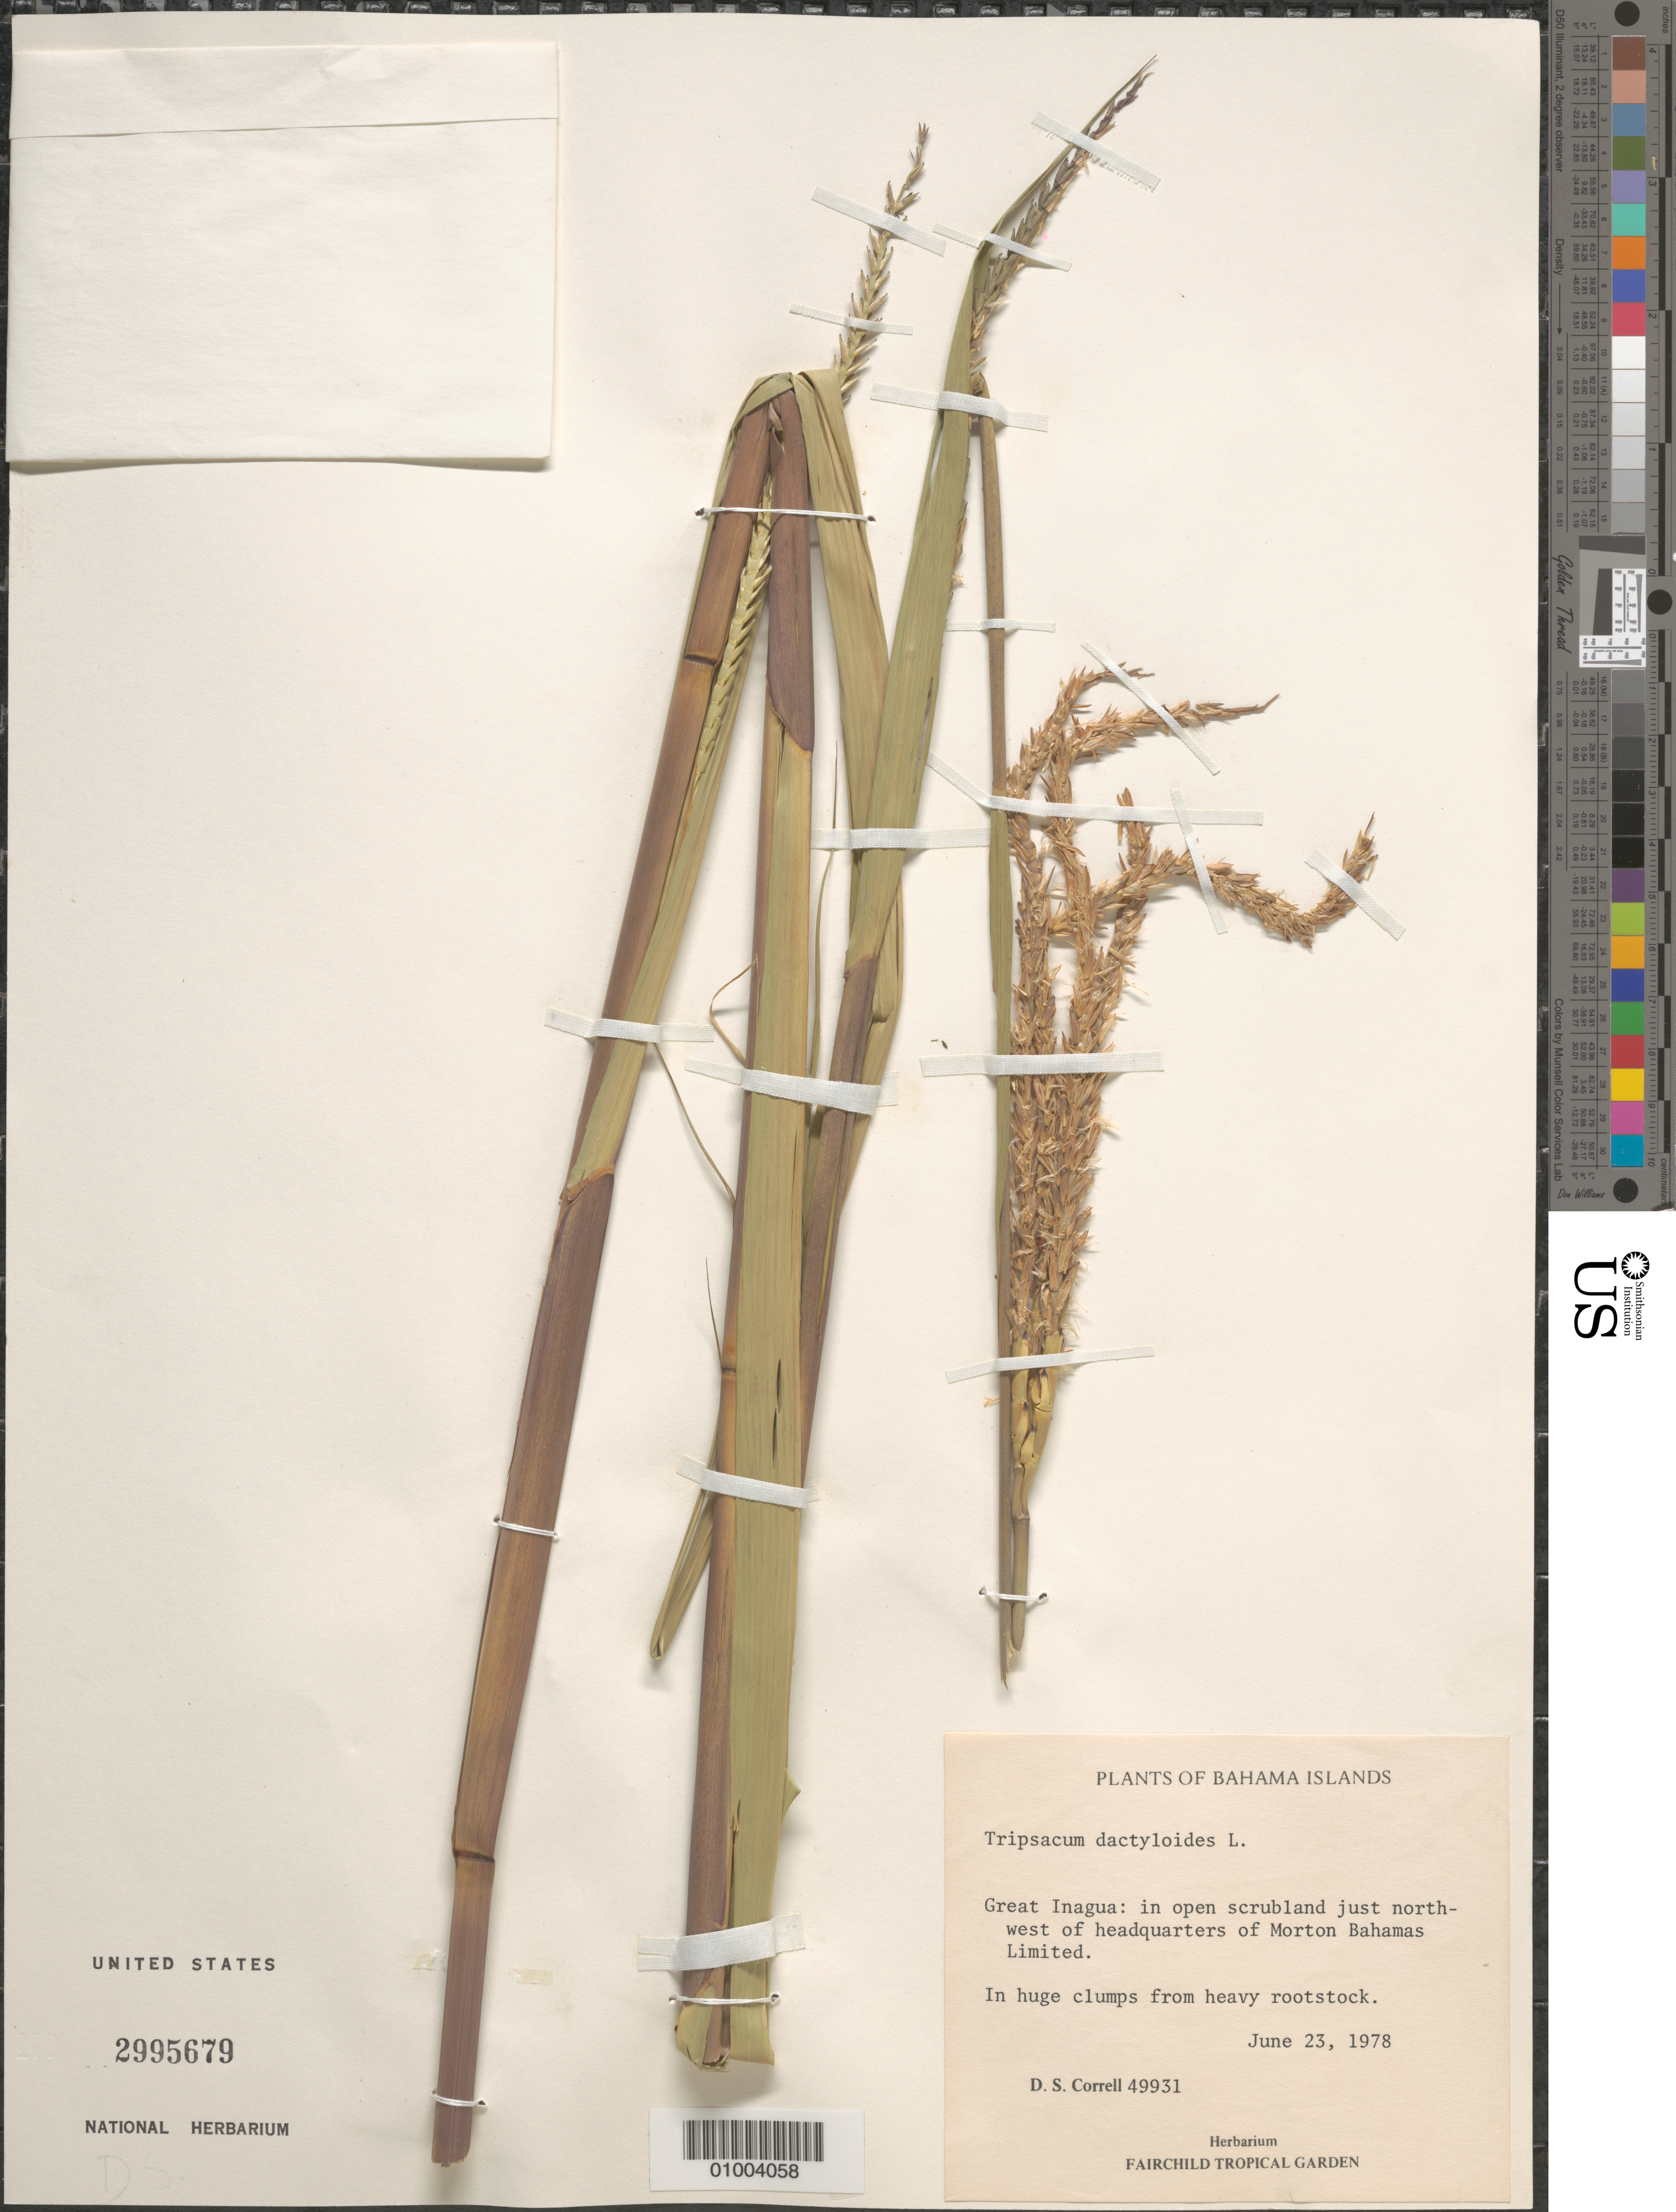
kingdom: Plantae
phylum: Tracheophyta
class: Liliopsida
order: Poales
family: Poaceae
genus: Tripsacum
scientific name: Tripsacum dactyloides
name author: (L.) L.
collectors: D. S. Correll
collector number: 49931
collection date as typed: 23 Jun 1978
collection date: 1978-06-23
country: Bahamas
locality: Great Inagua: in open scrubland just northwest of headquarters of Morton Bahamas Limited.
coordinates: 0 N, 0 E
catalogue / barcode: US 2995679